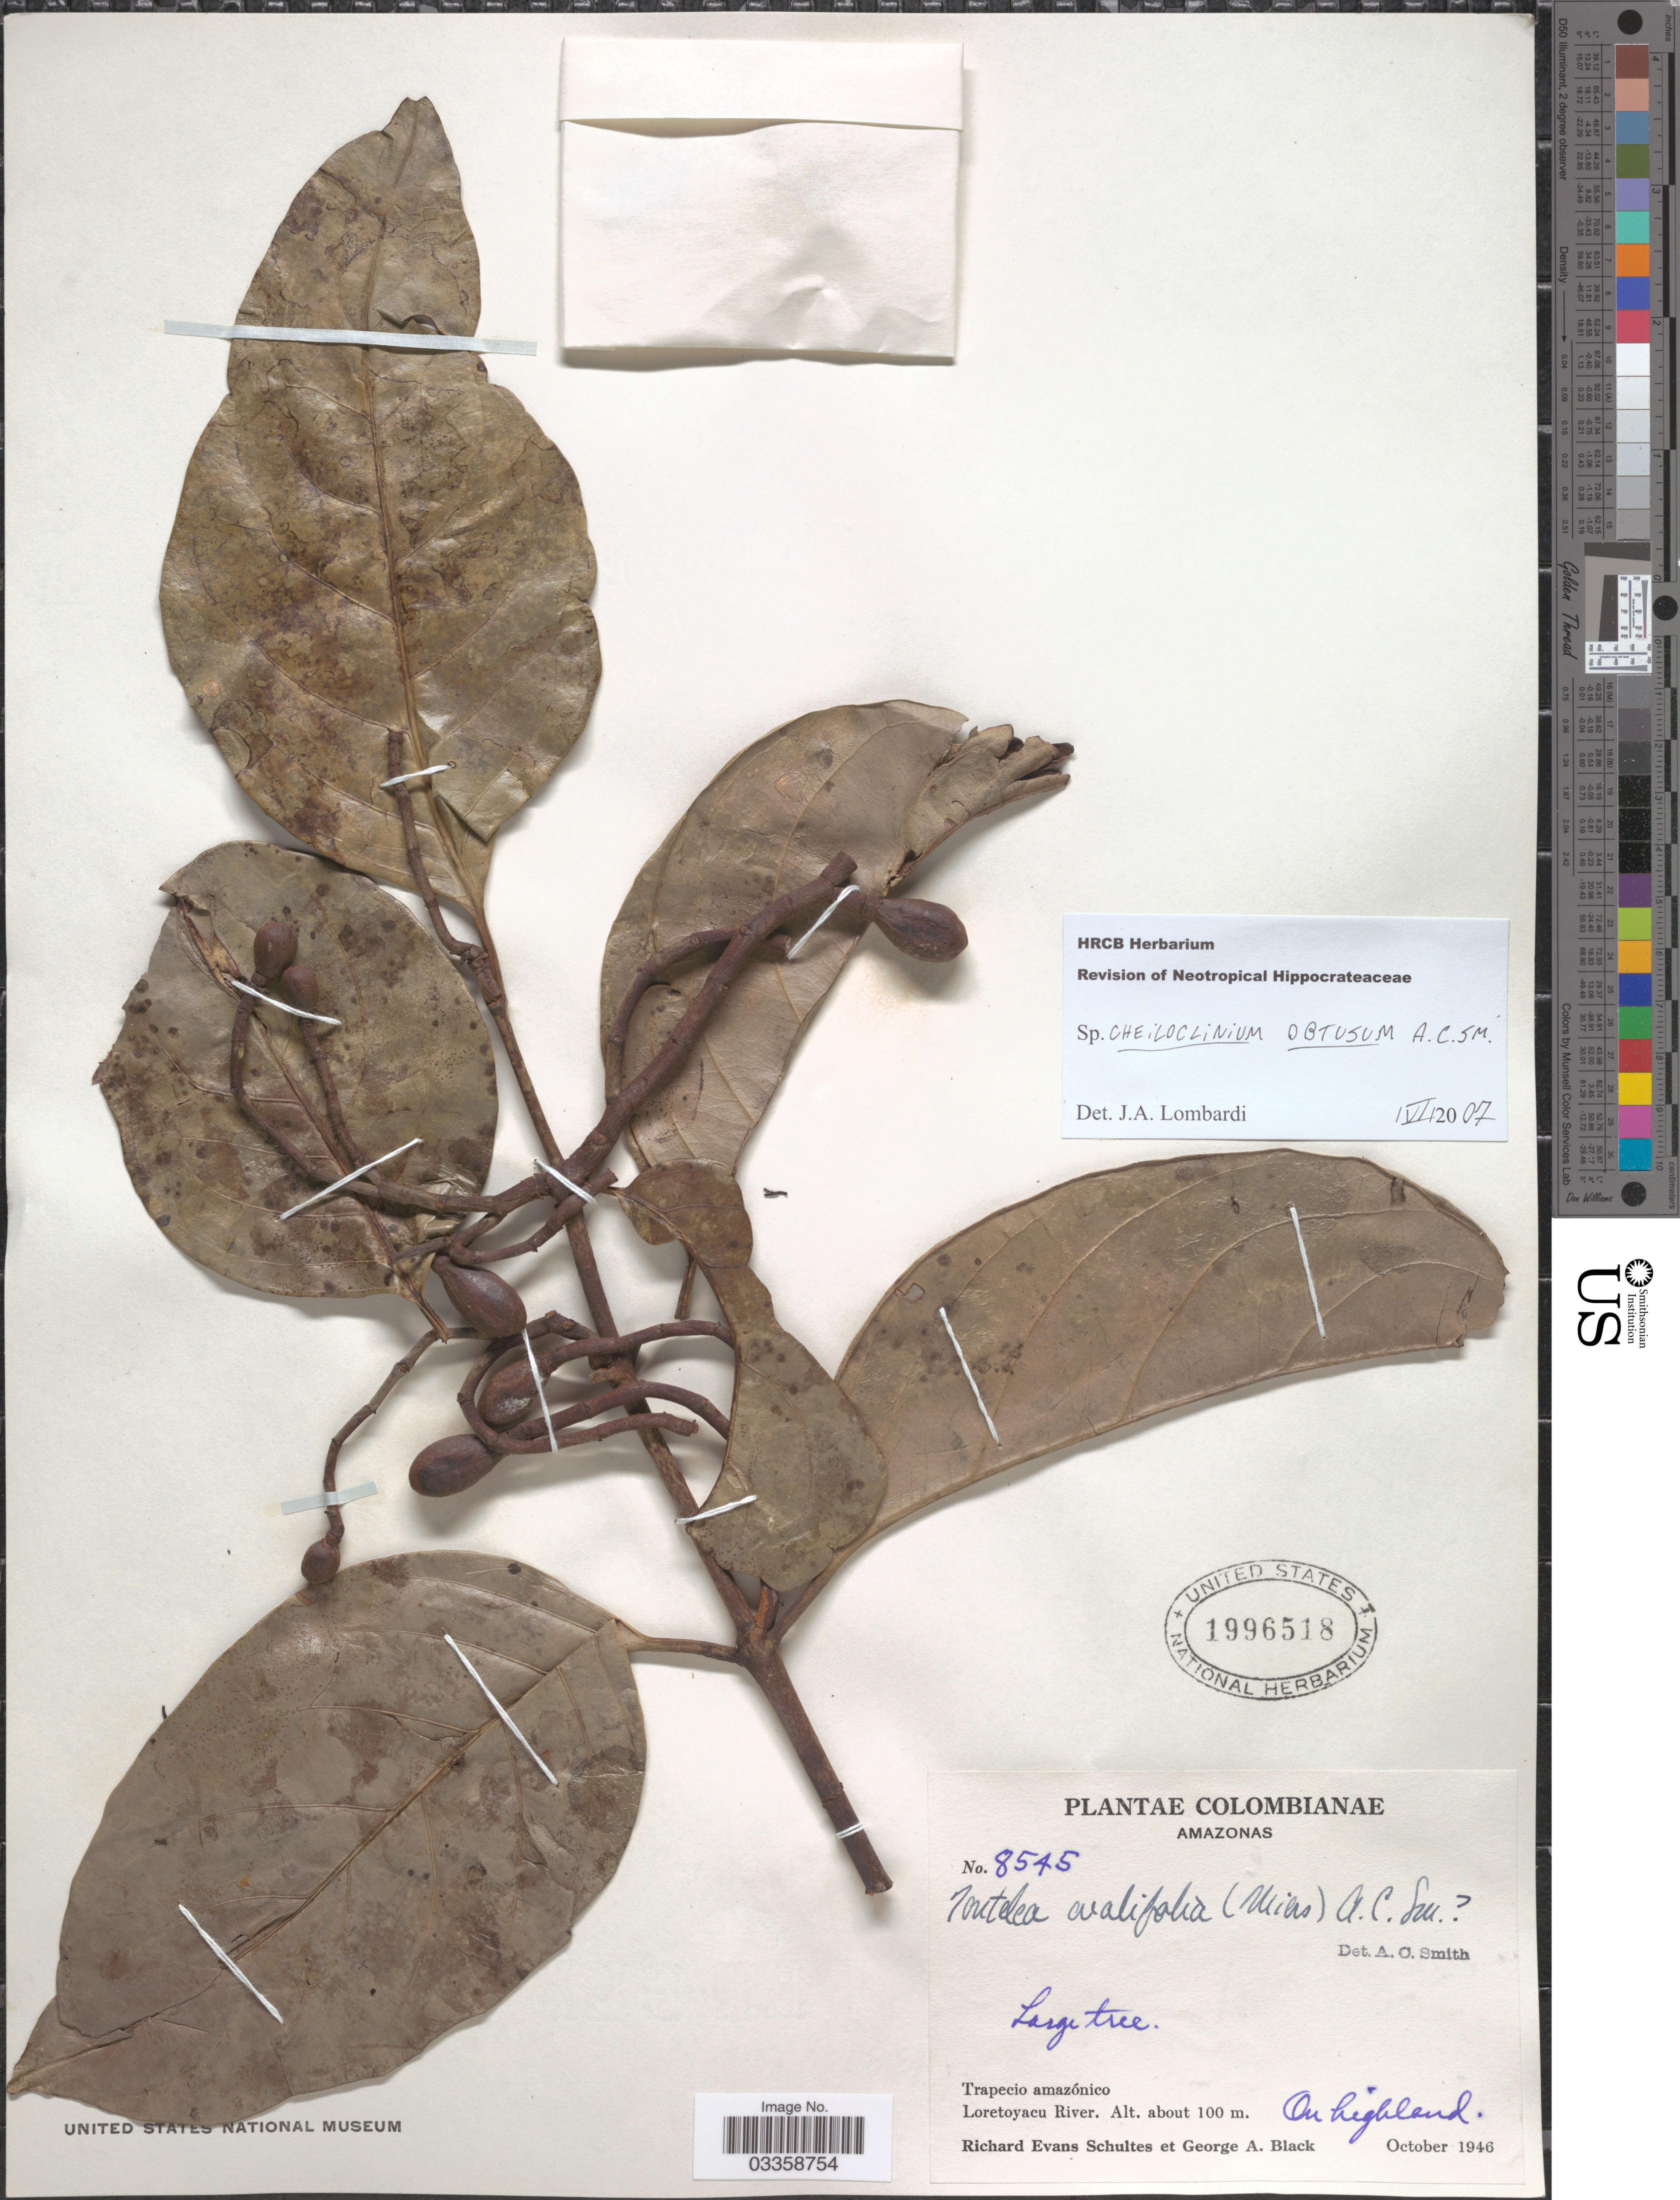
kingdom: Plantae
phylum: Tracheophyta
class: Magnoliopsida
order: Celastrales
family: Celastraceae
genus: Cheiloclinium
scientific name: Cheiloclinium obtusum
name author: A.C. Sm.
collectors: R. E. Schultes & G. A. Black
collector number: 8545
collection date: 1946-10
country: Colombia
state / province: Amazonas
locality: Trapecio amazónico. Loretoyacu River.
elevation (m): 100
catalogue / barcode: US 1996518